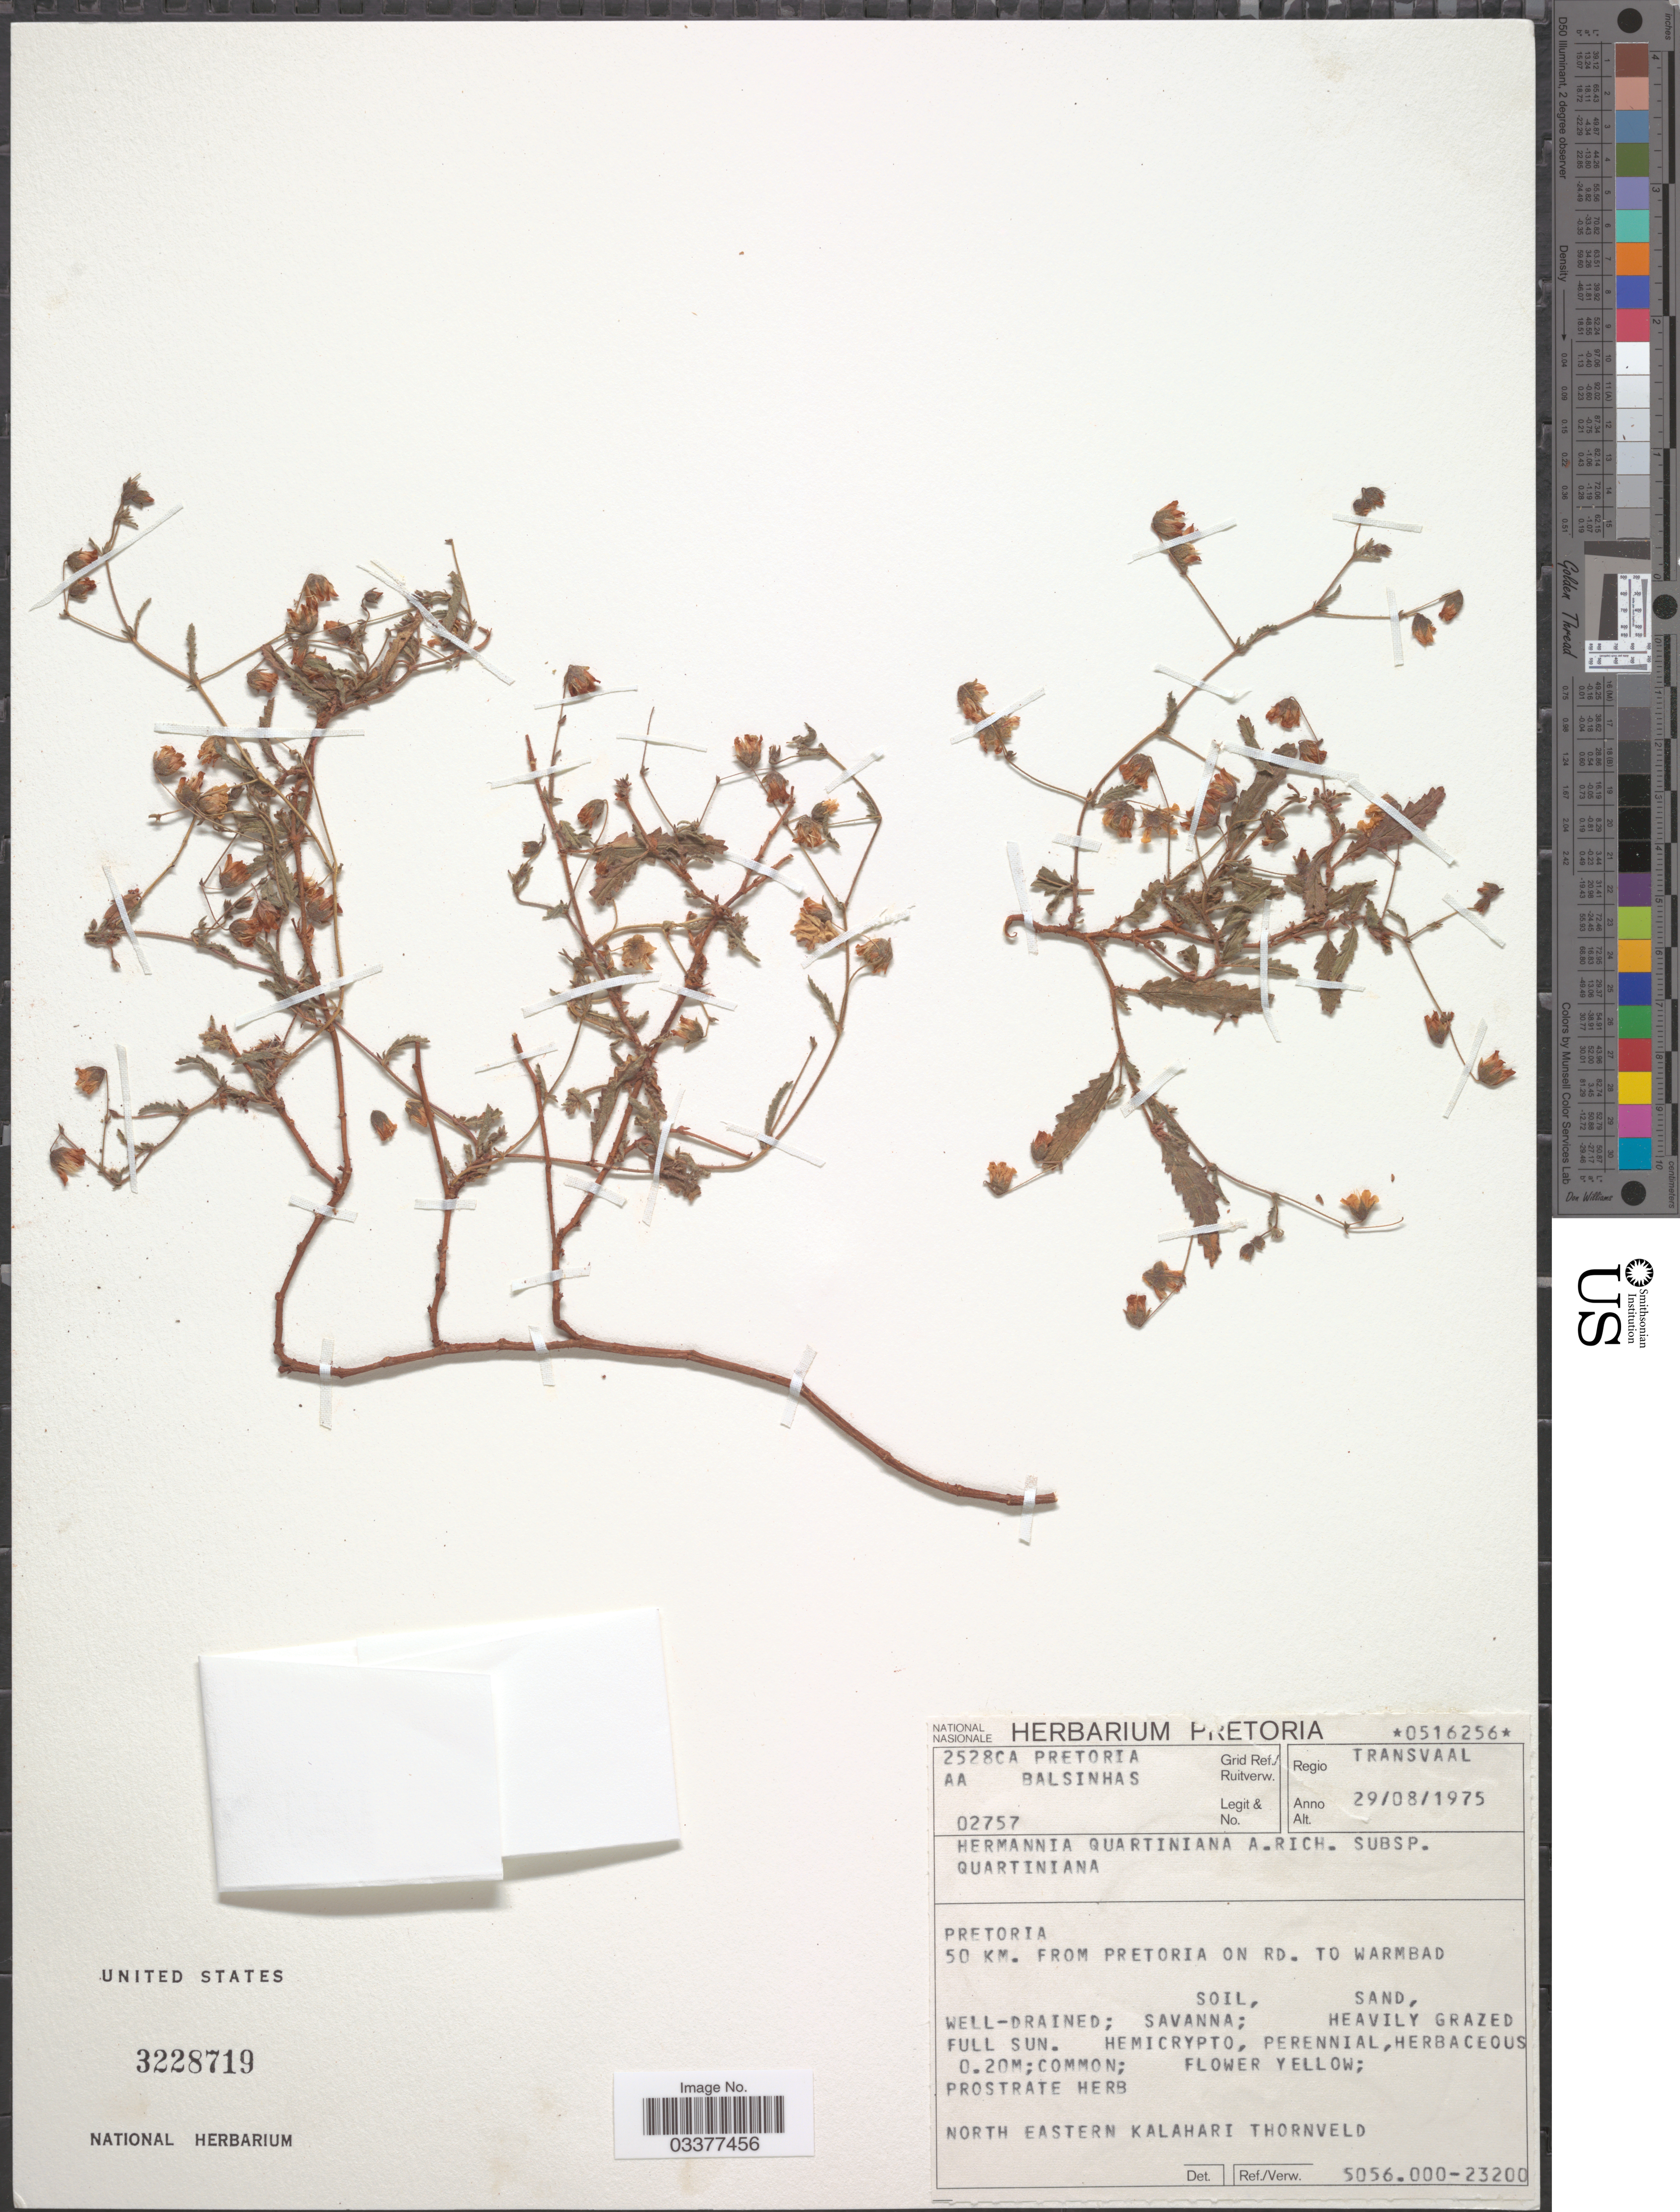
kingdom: Plantae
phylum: Tracheophyta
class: Magnoliopsida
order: Malvales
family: Malvaceae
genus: Hermannia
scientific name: Hermannia quartiniana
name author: A. Rich.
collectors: A. A. Balsinhas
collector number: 02757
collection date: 1975-08-29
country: South Africa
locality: Regio Transvaal. Pretoria. 50 km. from Pretoria on rd. to Warmbad. Grid Ref./Ruitverw. Pretoria 2528CA.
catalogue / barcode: US 3228719